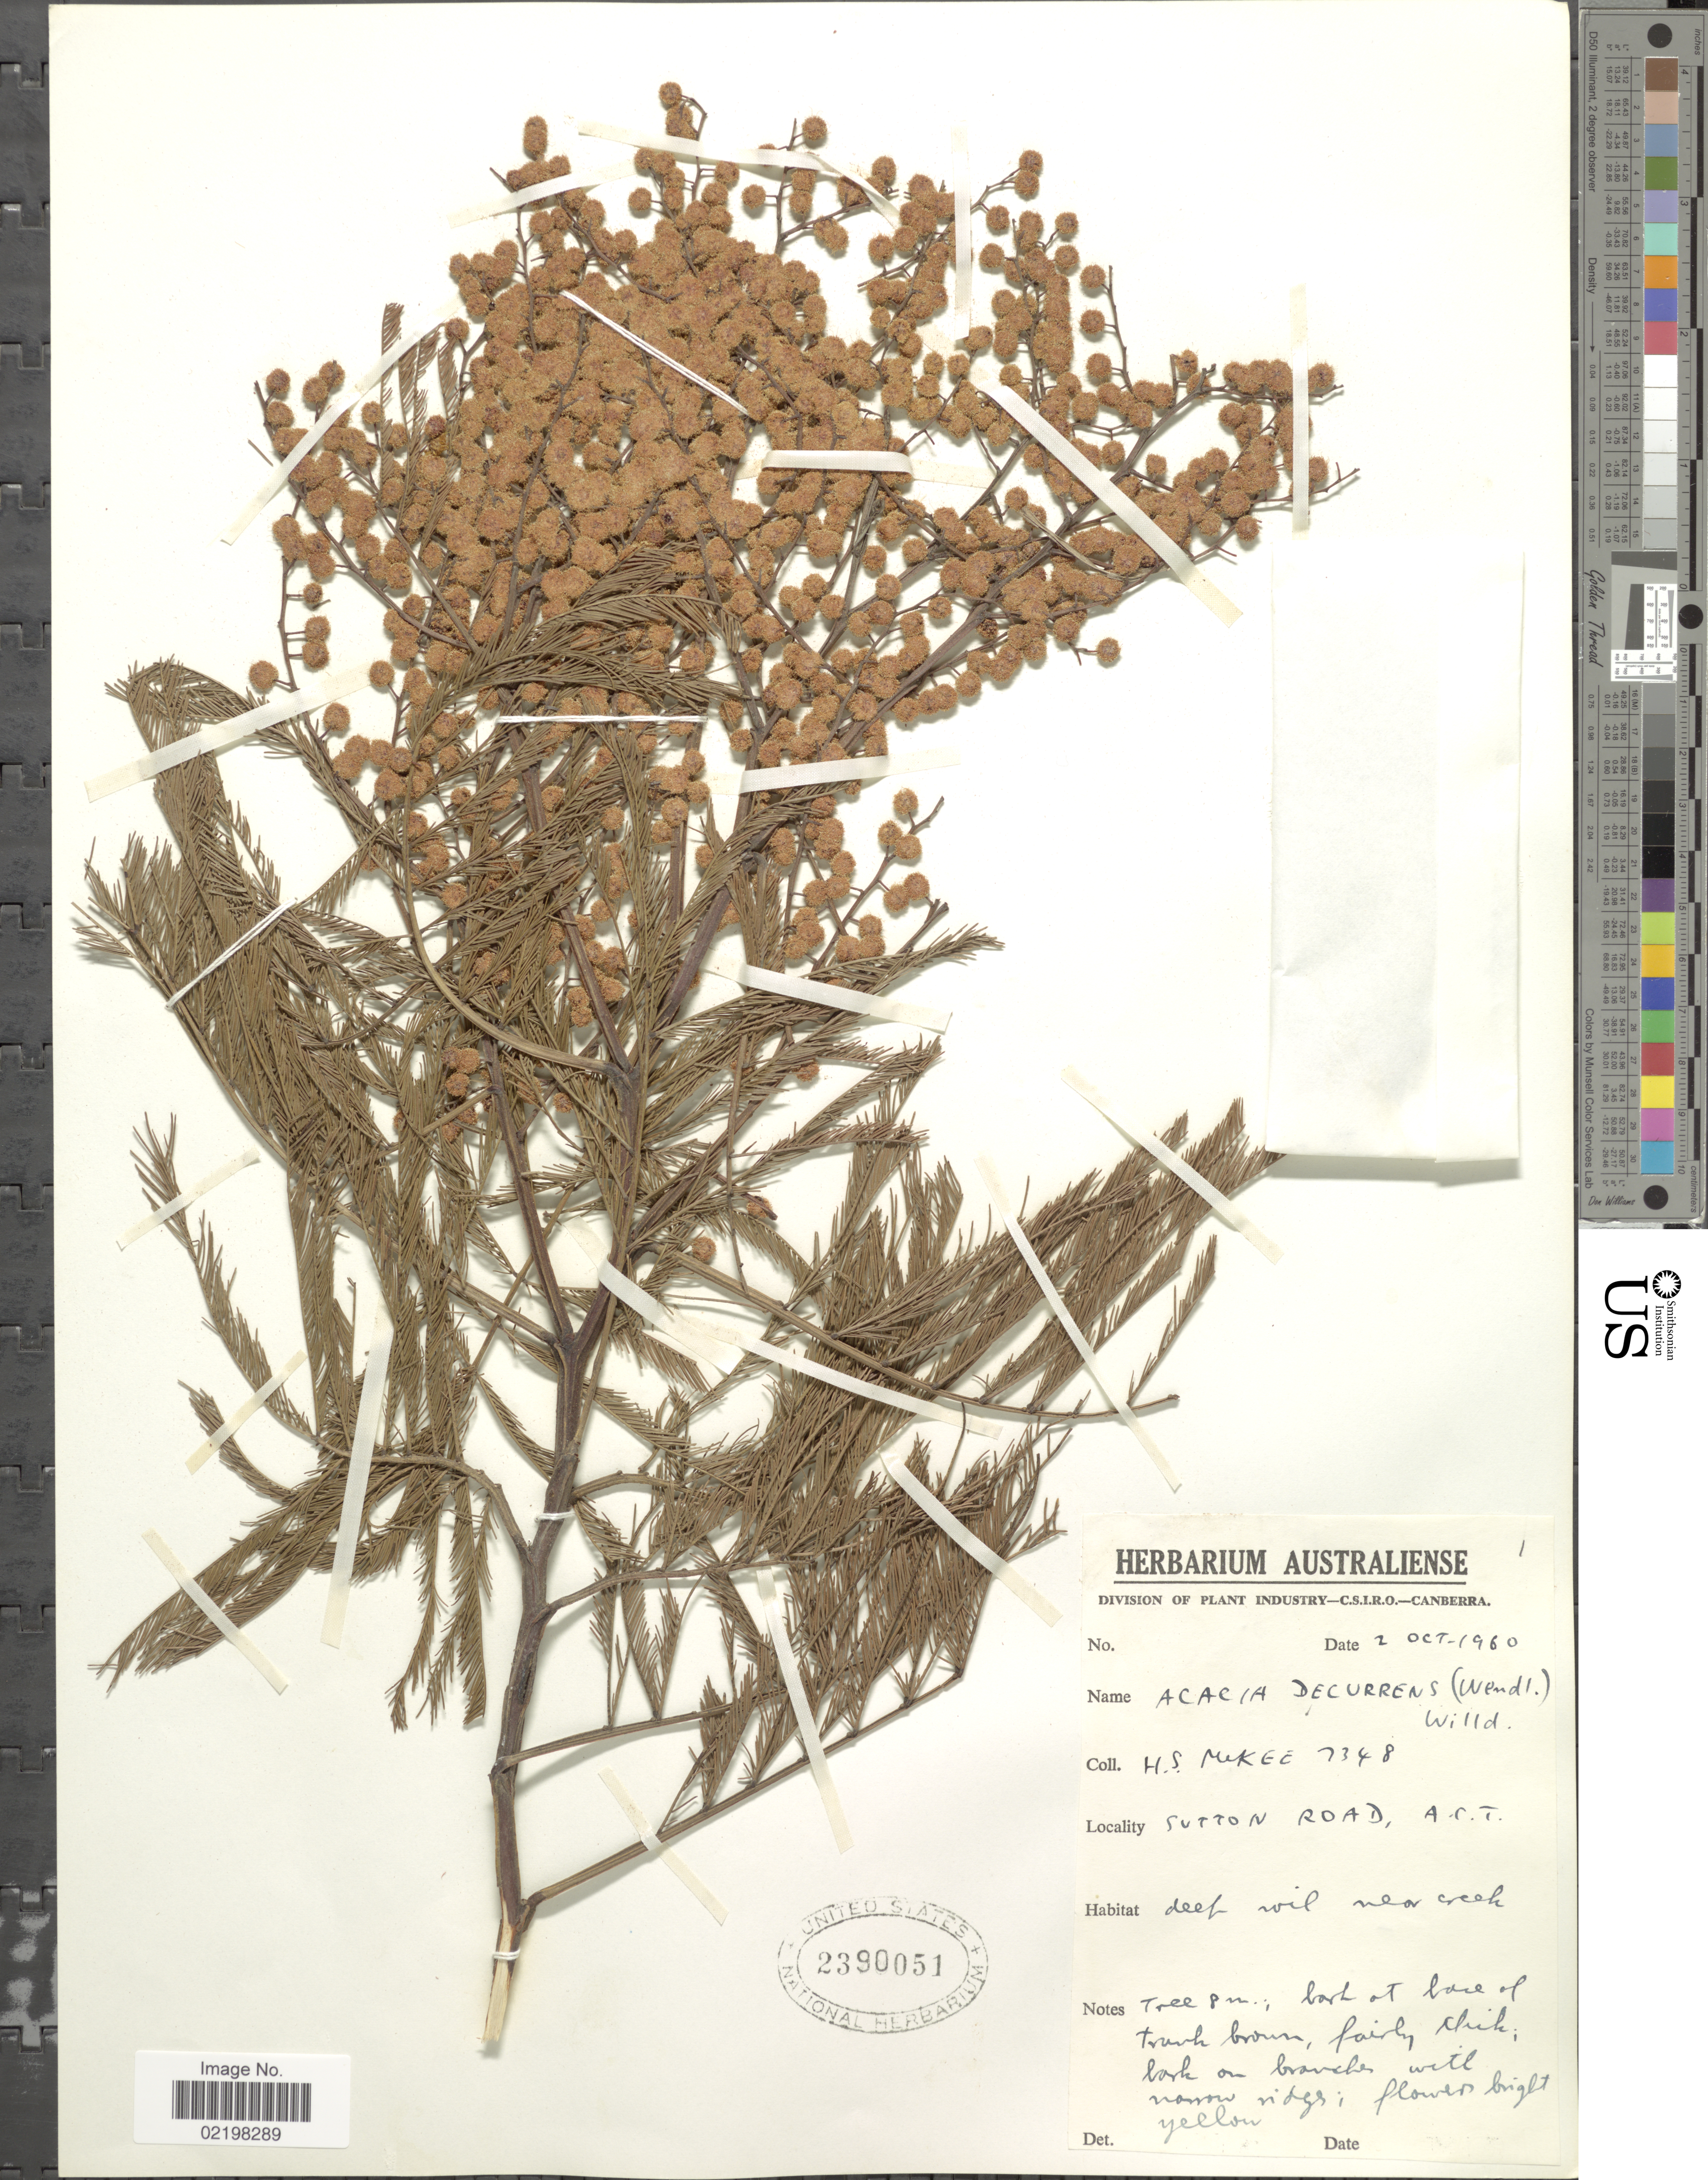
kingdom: Plantae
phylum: Tracheophyta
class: Magnoliopsida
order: Fabales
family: Fabaceae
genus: Acacia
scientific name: Acacia decurrens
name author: (J.C. Wendl.) Willd.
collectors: H. S. McKee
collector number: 7348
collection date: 1960-10-02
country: Australia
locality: Sutton Road, A. C.T.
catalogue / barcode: US 2390051